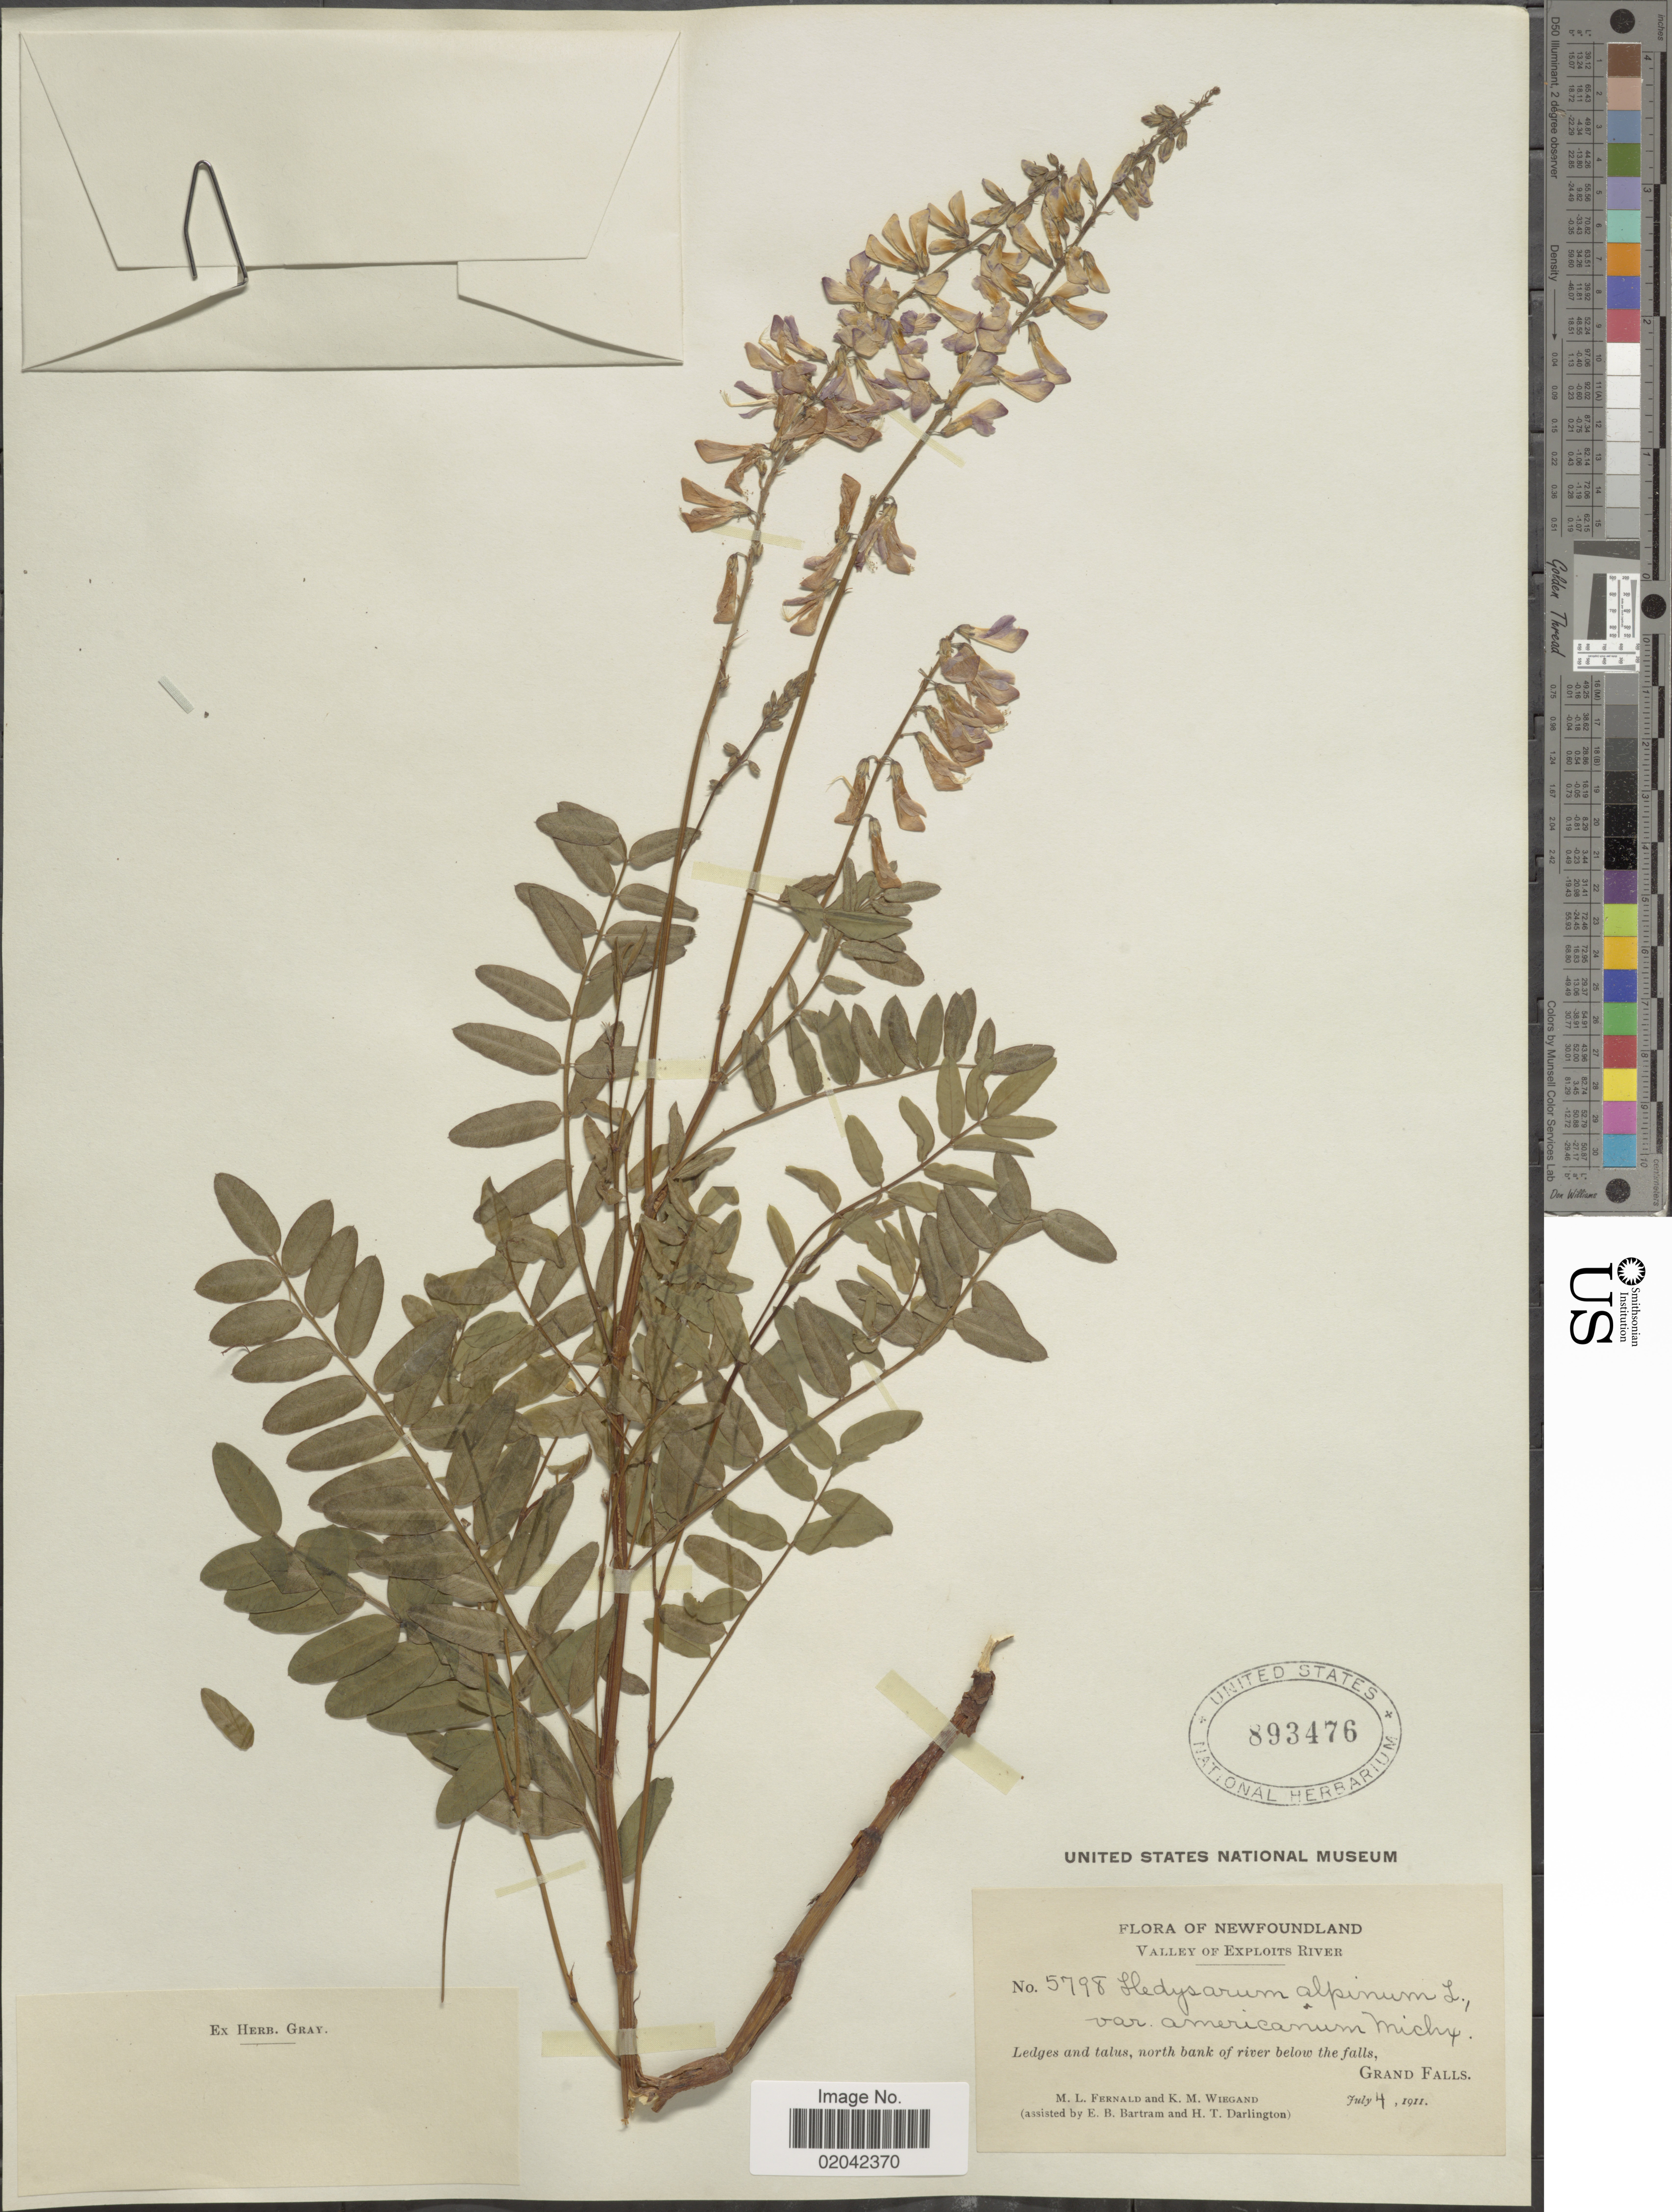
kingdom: Plantae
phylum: Tracheophyta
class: Magnoliopsida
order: Fabales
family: Fabaceae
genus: Hedysarum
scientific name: Hedysarum alpinum var. americanum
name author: Michx. ex Pursh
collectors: M. L. Fernald, K. M. Wiegand, E. B. Bartram & H. Darlington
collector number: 5798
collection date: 1911-07-04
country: Canada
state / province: Newfoundland and Labrador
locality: Valley of Exploits River, Grand Falls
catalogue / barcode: US 893476